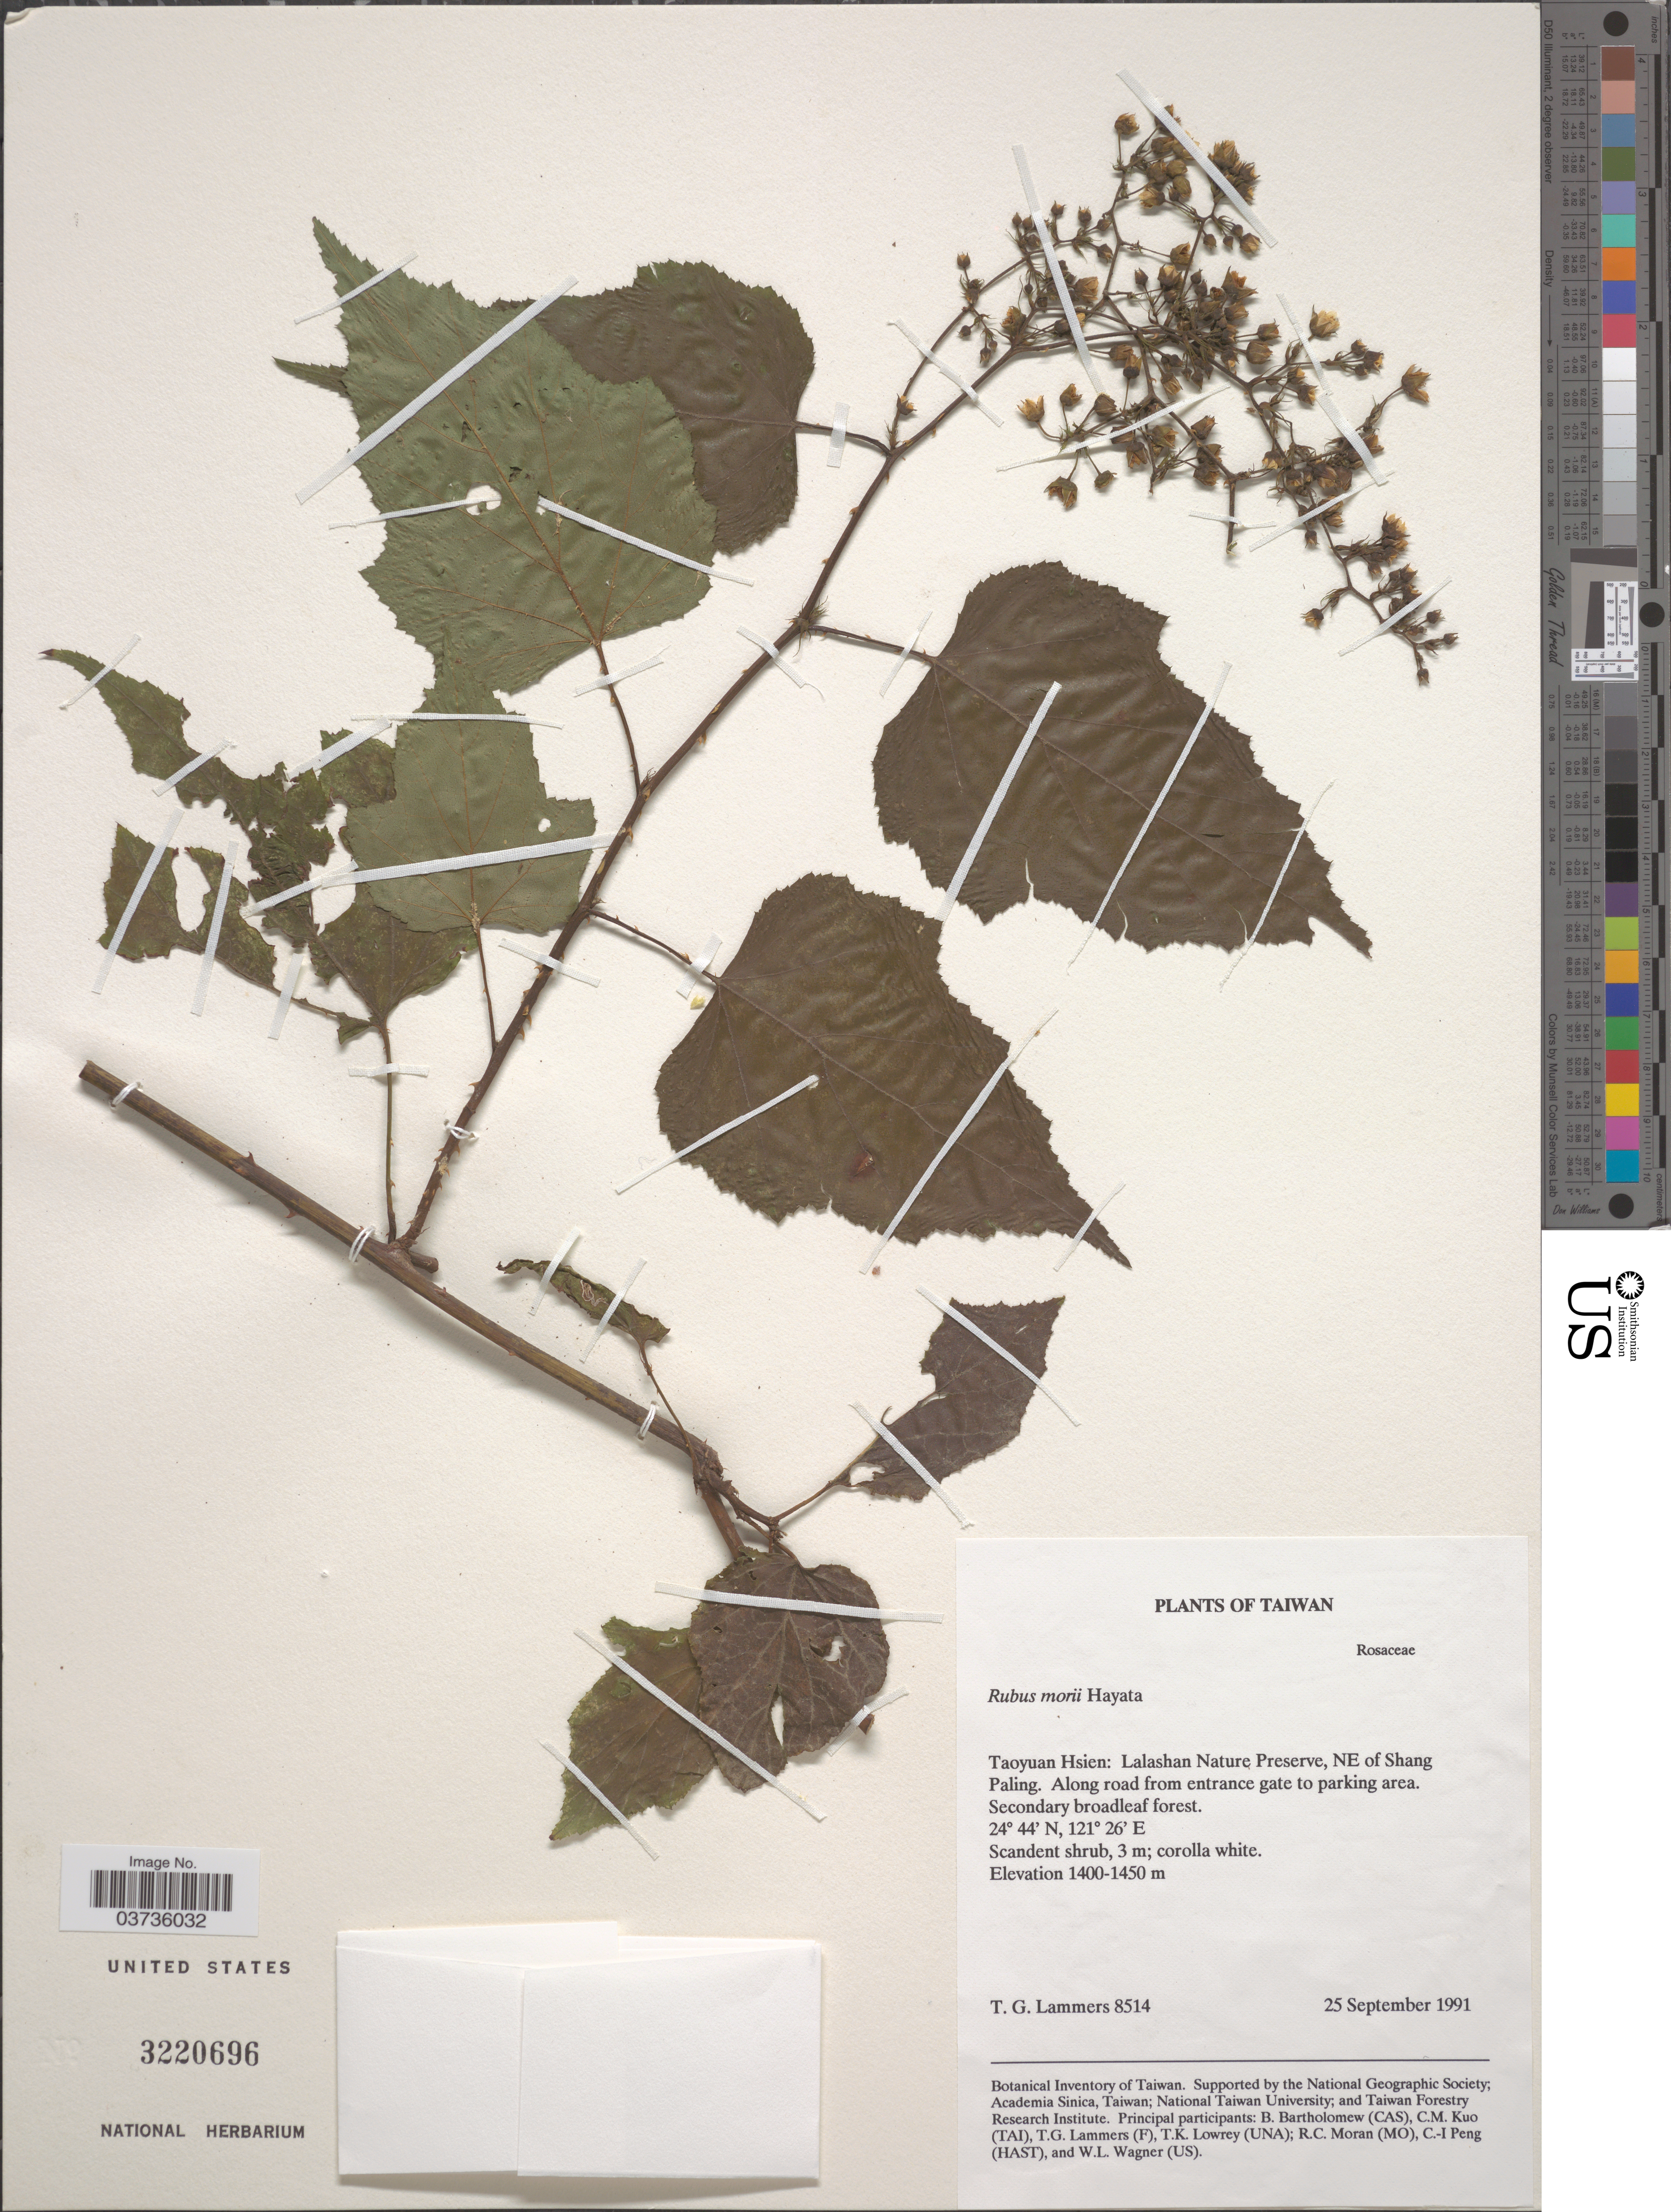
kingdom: Plantae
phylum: Tracheophyta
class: Magnoliopsida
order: Rosales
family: Rosaceae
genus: Rubus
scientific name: Rubus morii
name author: Hayata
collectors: T. Lammers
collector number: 8514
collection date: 1991-09-25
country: Taiwan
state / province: Taoyuan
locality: Taoyuan Hsien: Lalashan Nature Preserve, NE of Shang Paling. Along road from entrance gate to parking area.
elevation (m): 1400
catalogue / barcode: US 3220696